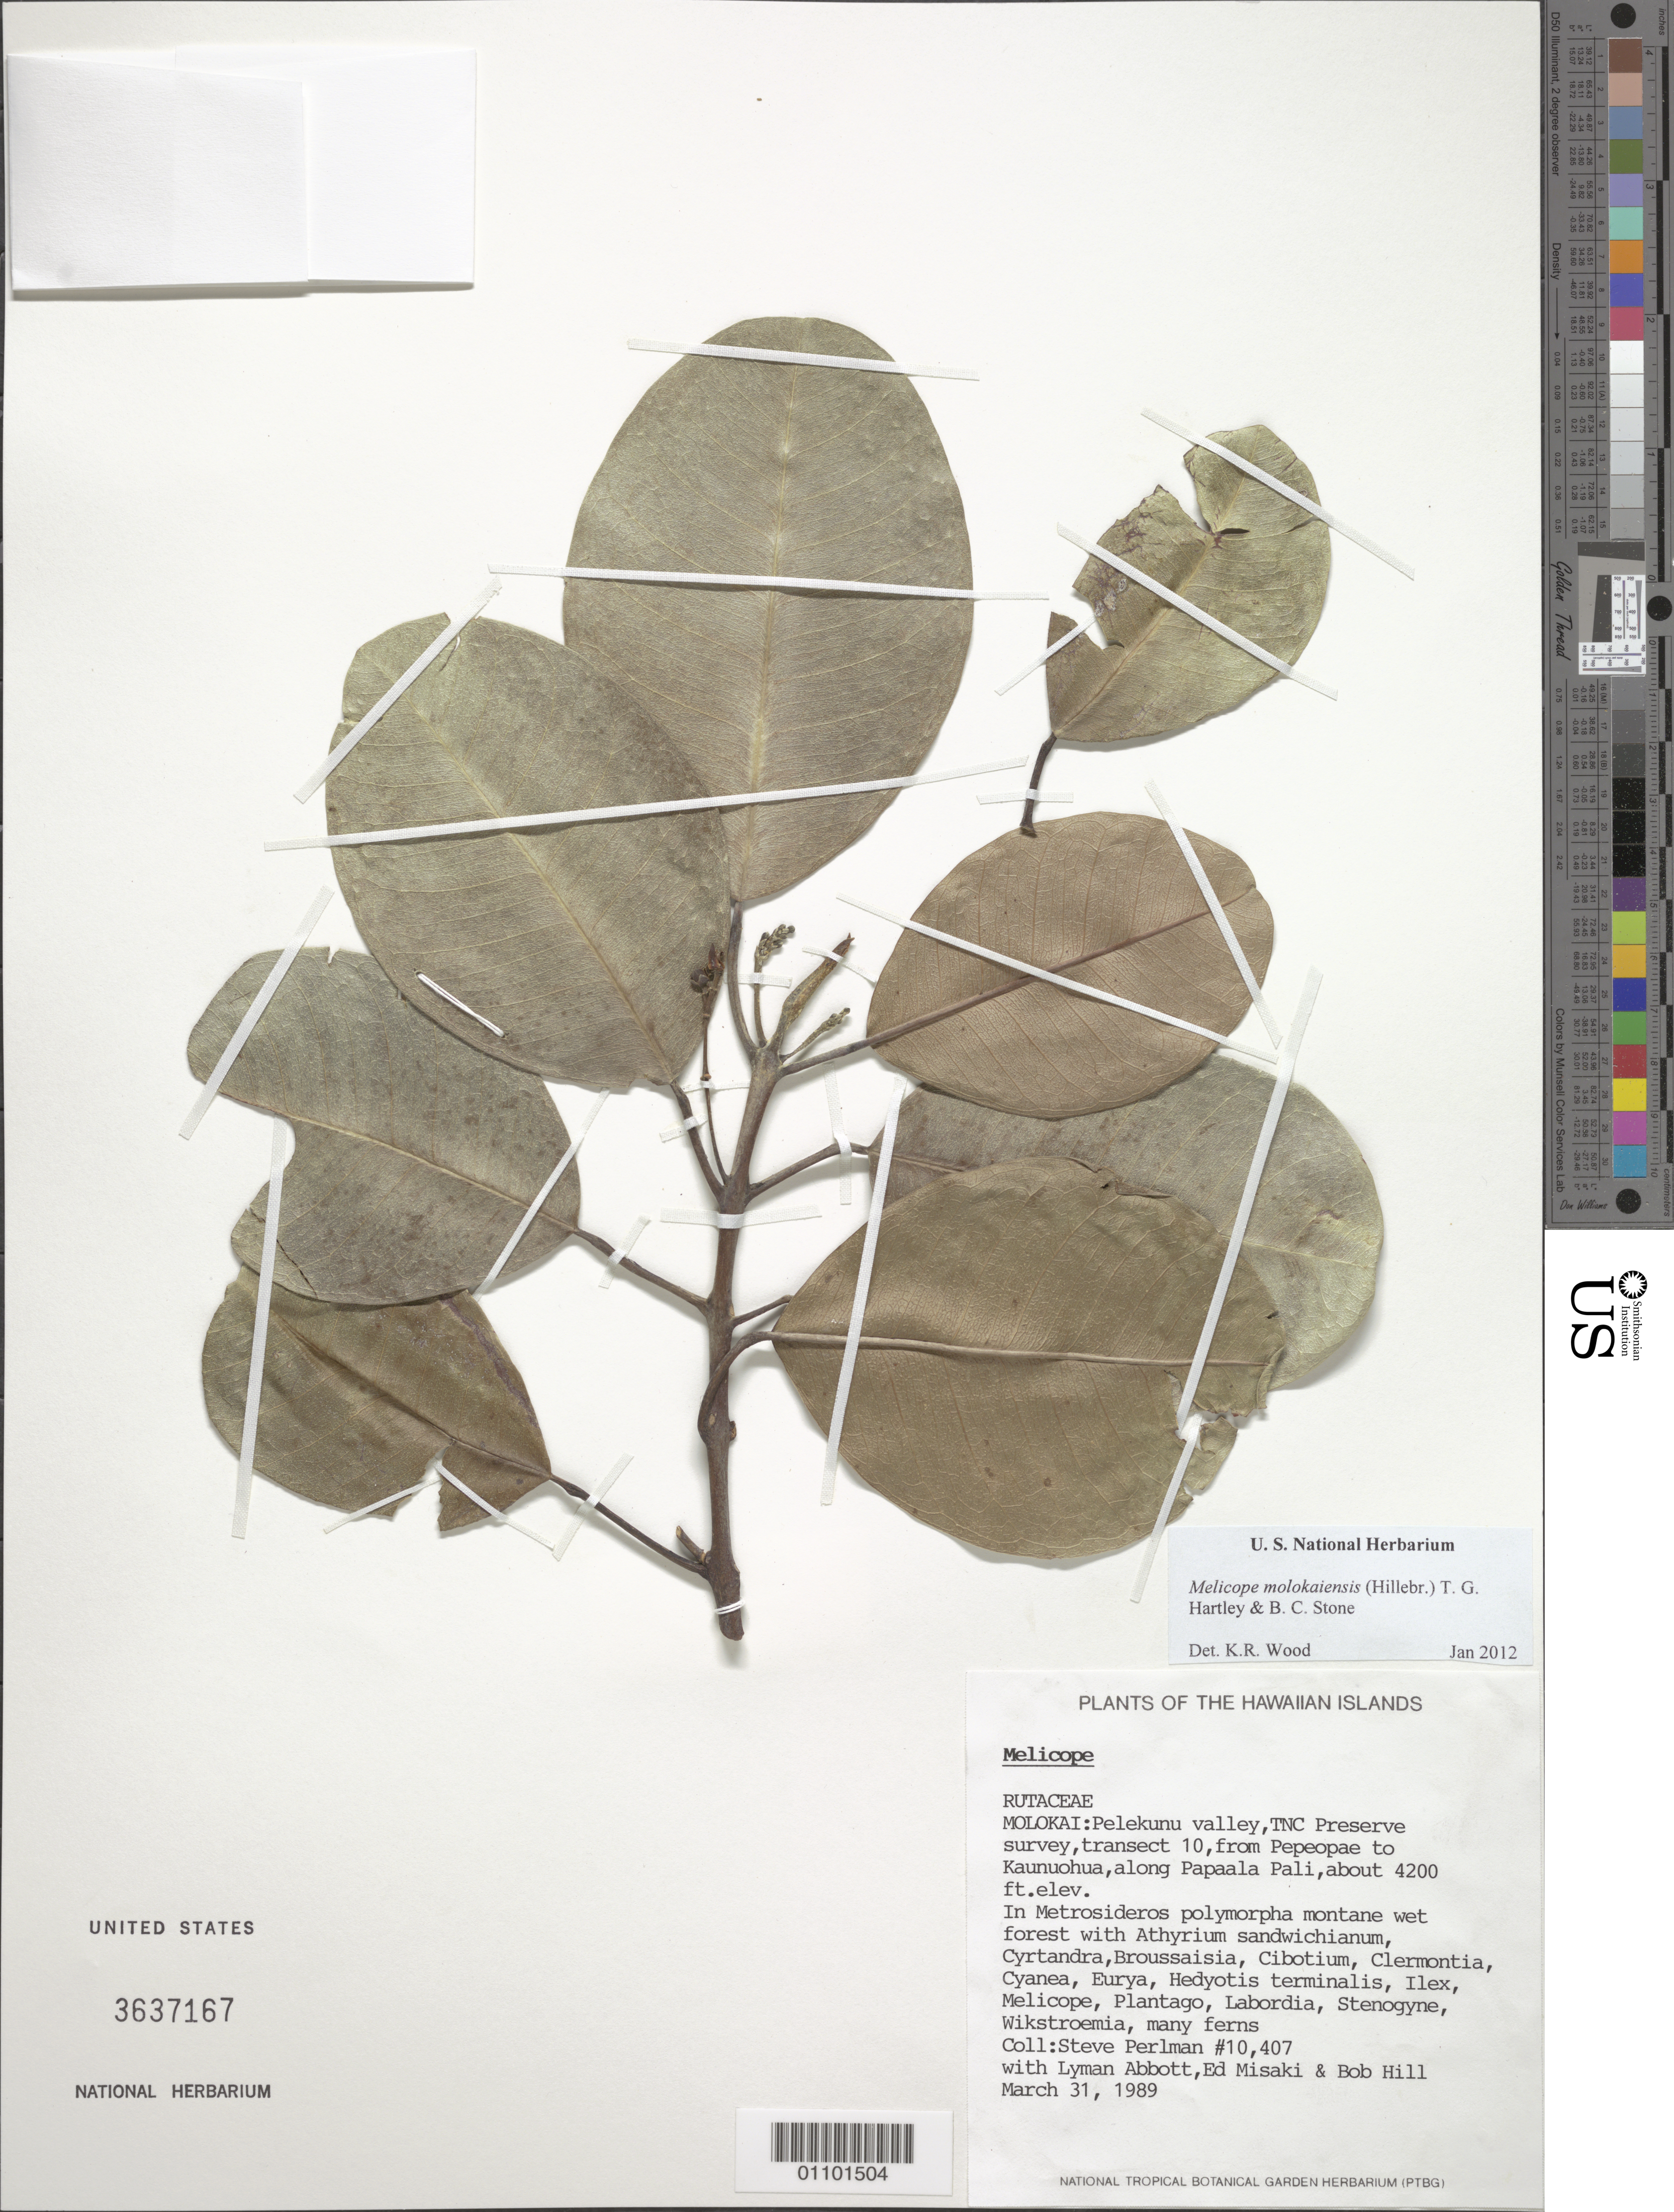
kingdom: Plantae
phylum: Tracheophyta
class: Magnoliopsida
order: Sapindales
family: Rutaceae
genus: Melicope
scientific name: Melicope molokaiensis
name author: (Hillebr.) T.G. Hartley & B.C. Stone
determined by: Wood, Kenneth R.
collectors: S. P. Perlman, L. Abbott, E. Misaki & B. Hill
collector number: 10407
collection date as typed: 31 Mar 1989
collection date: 1989-03-31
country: United States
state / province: Hawaii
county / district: Maui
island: Moloka'i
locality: Pelekuni valley, TNC Preserve survey, transect 10, from Pepeopae to Kaunuohua, along Papaala Pali.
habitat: Wet montane forest.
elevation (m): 1280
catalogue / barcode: US 3637167